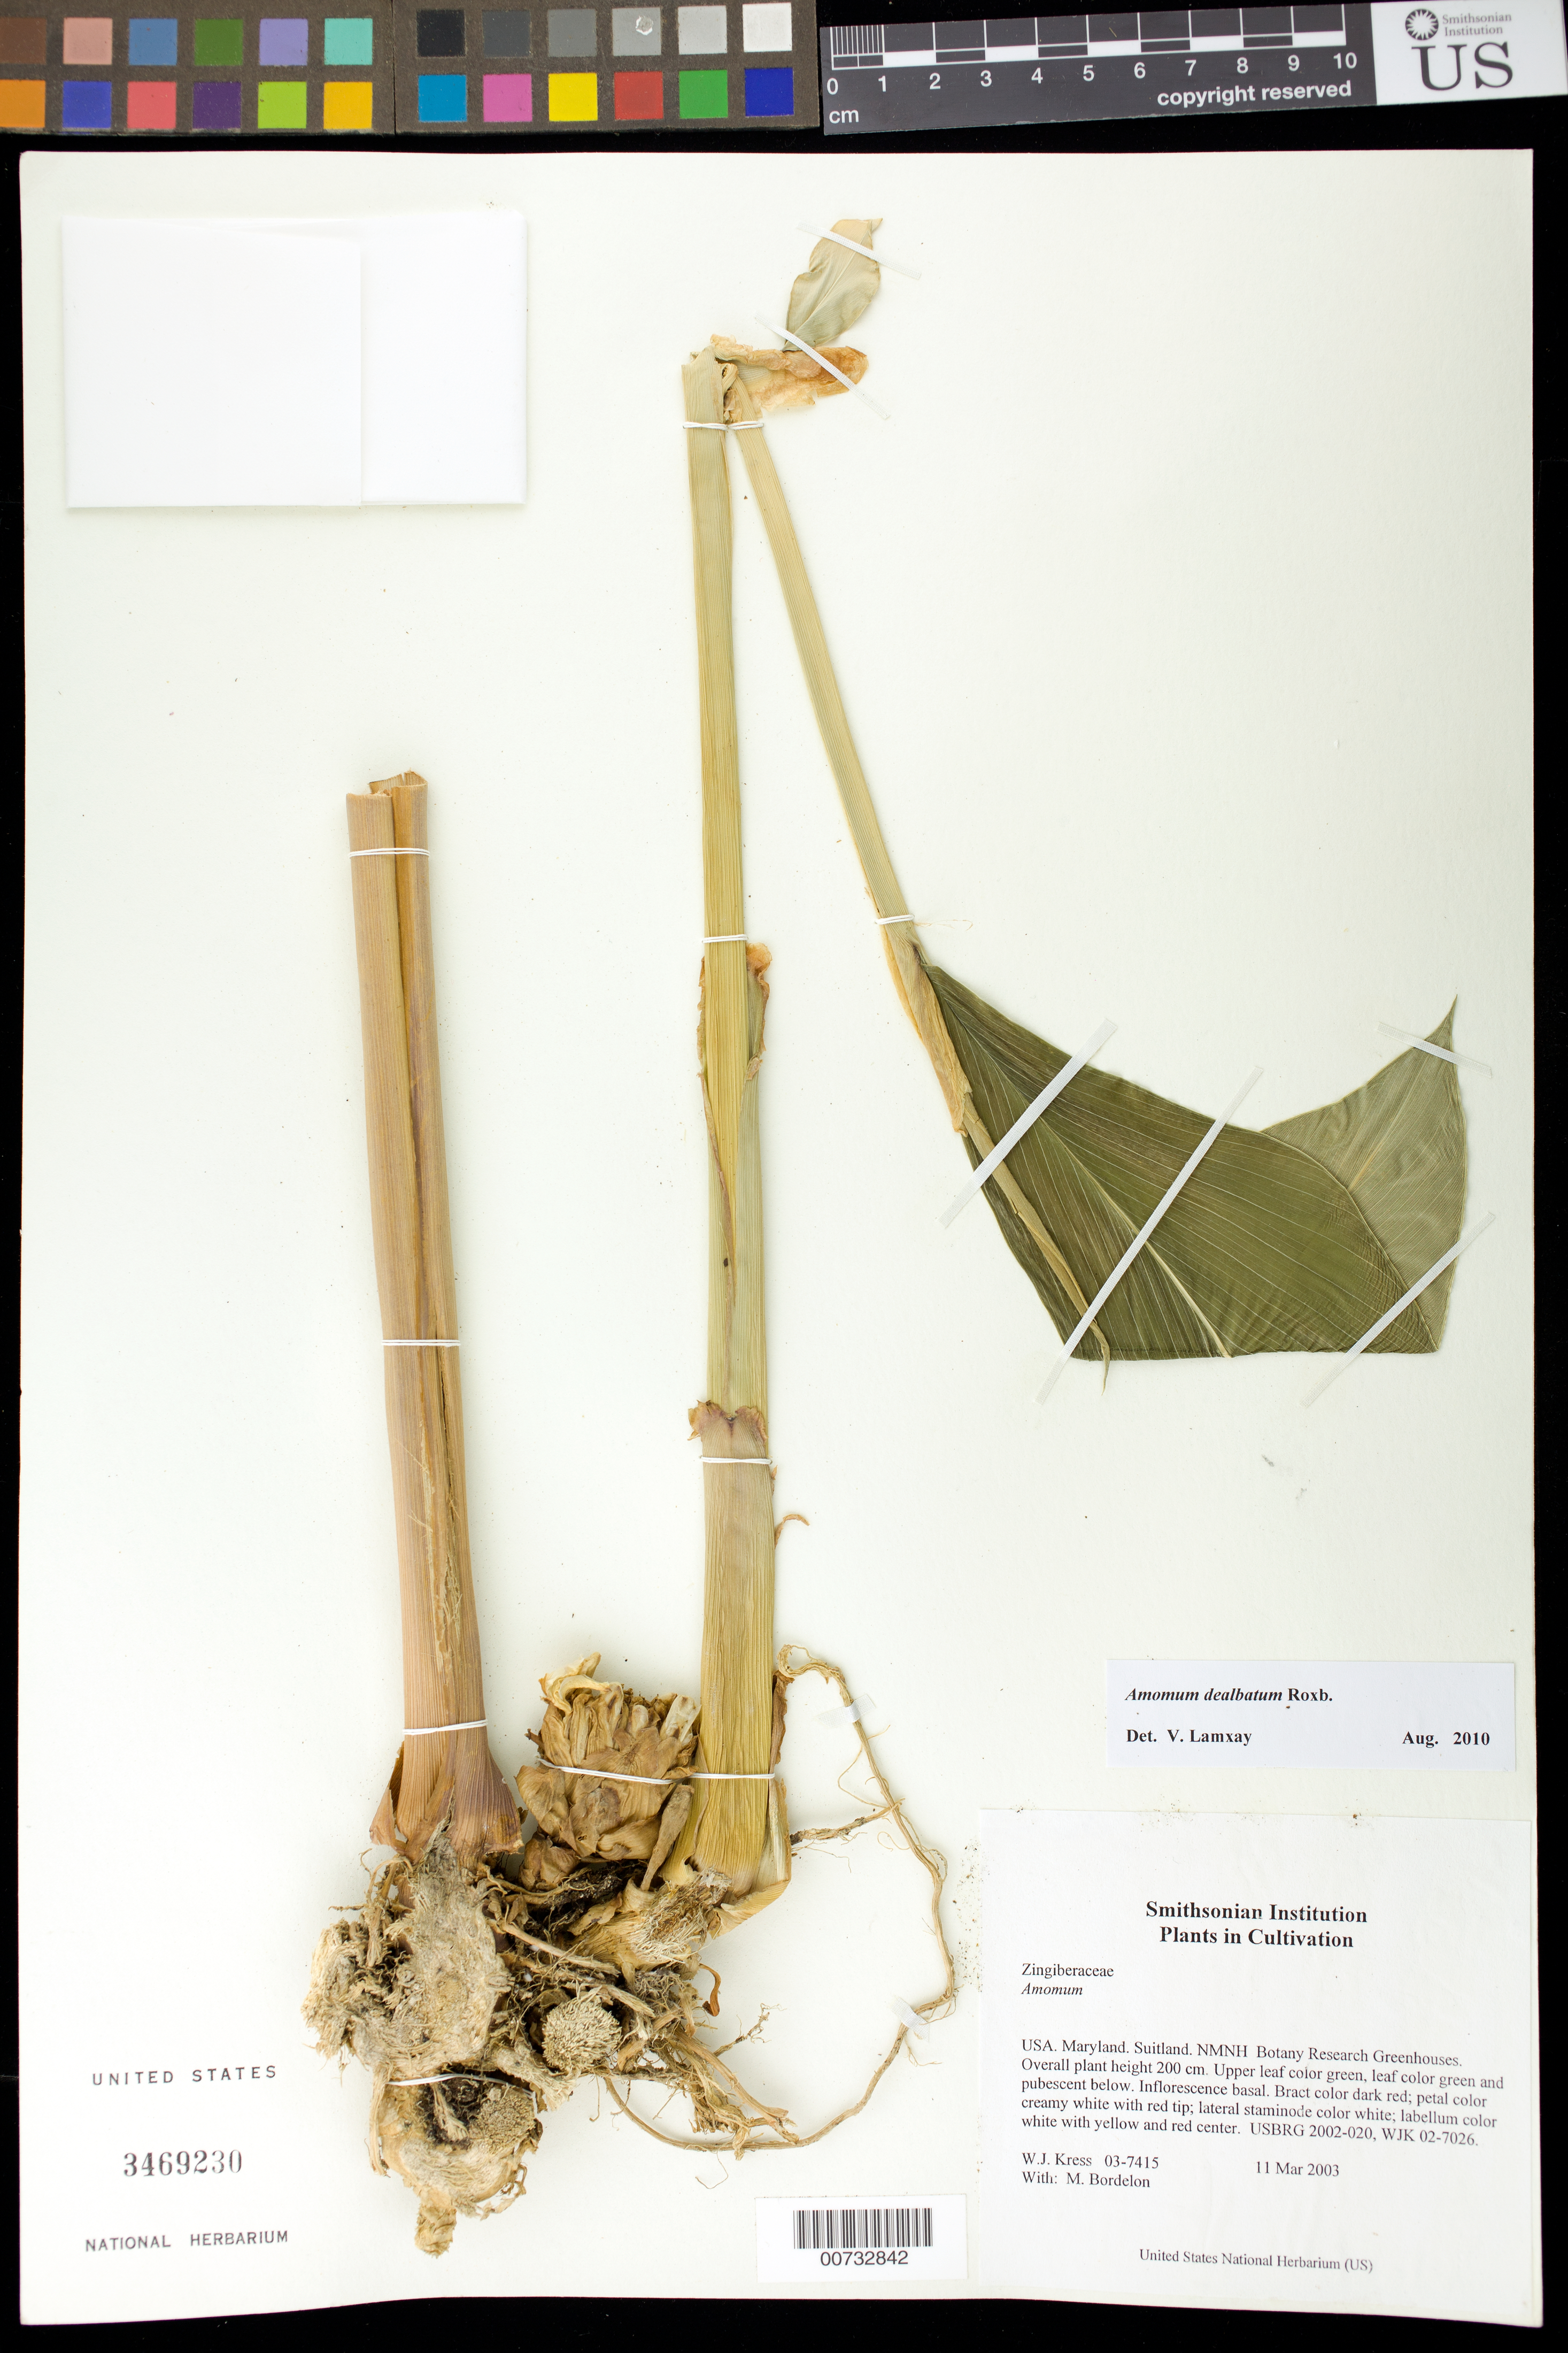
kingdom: Plantae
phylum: Tracheophyta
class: Liliopsida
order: Zingiberales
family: Zingiberaceae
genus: Amomum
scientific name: Amomum dealbatum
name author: Roxb.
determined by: Lamxay, V.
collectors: W. J. Kress & M. Bordelon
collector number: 03-7415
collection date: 2003-03-11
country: United States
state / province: Maryland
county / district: Prince George's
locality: NMNH Botany Research Greenhouses. Suitland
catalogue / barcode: US 3469230